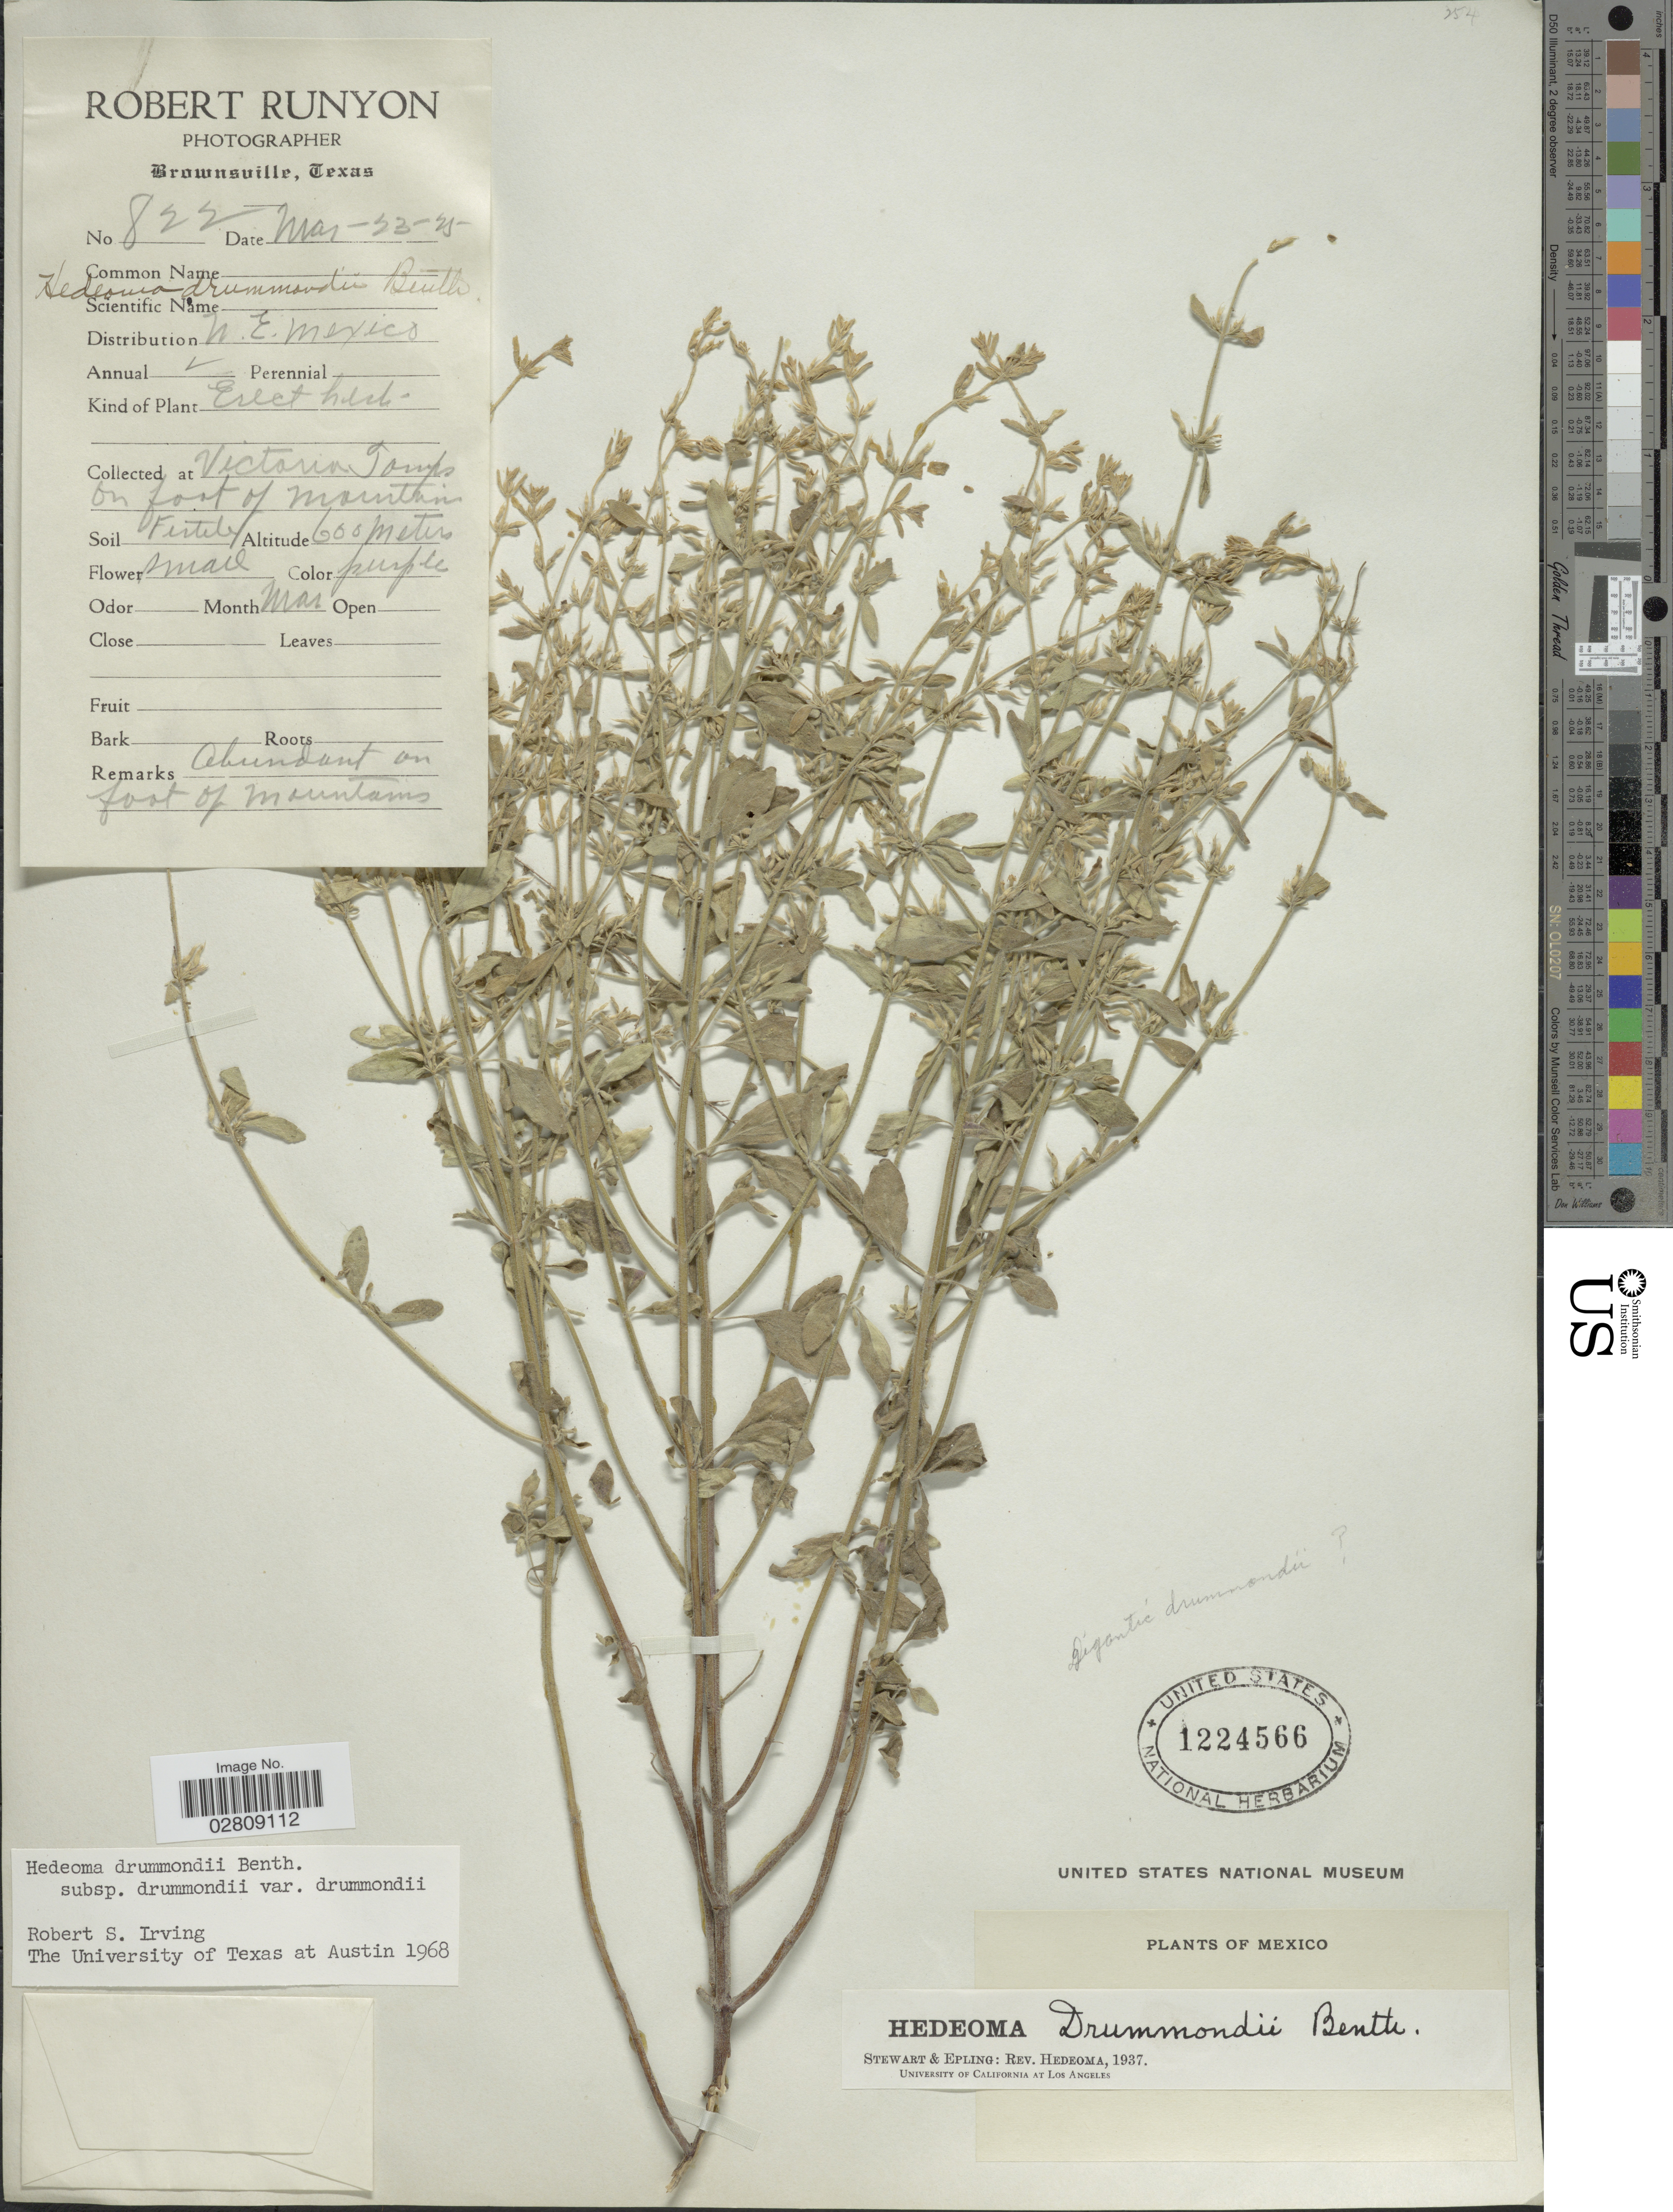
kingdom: Plantae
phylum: Tracheophyta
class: Magnoliopsida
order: Lamiales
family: Lamiaceae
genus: Hedeoma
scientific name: Hedeoma drummondii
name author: Benth.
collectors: R. Runyon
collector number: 822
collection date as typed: Transcribed d/m/y: 23/3/25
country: Mexico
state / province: Tamaulipas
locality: Victoria, Tamps. on foot of mts.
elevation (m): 600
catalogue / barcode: US 1224566